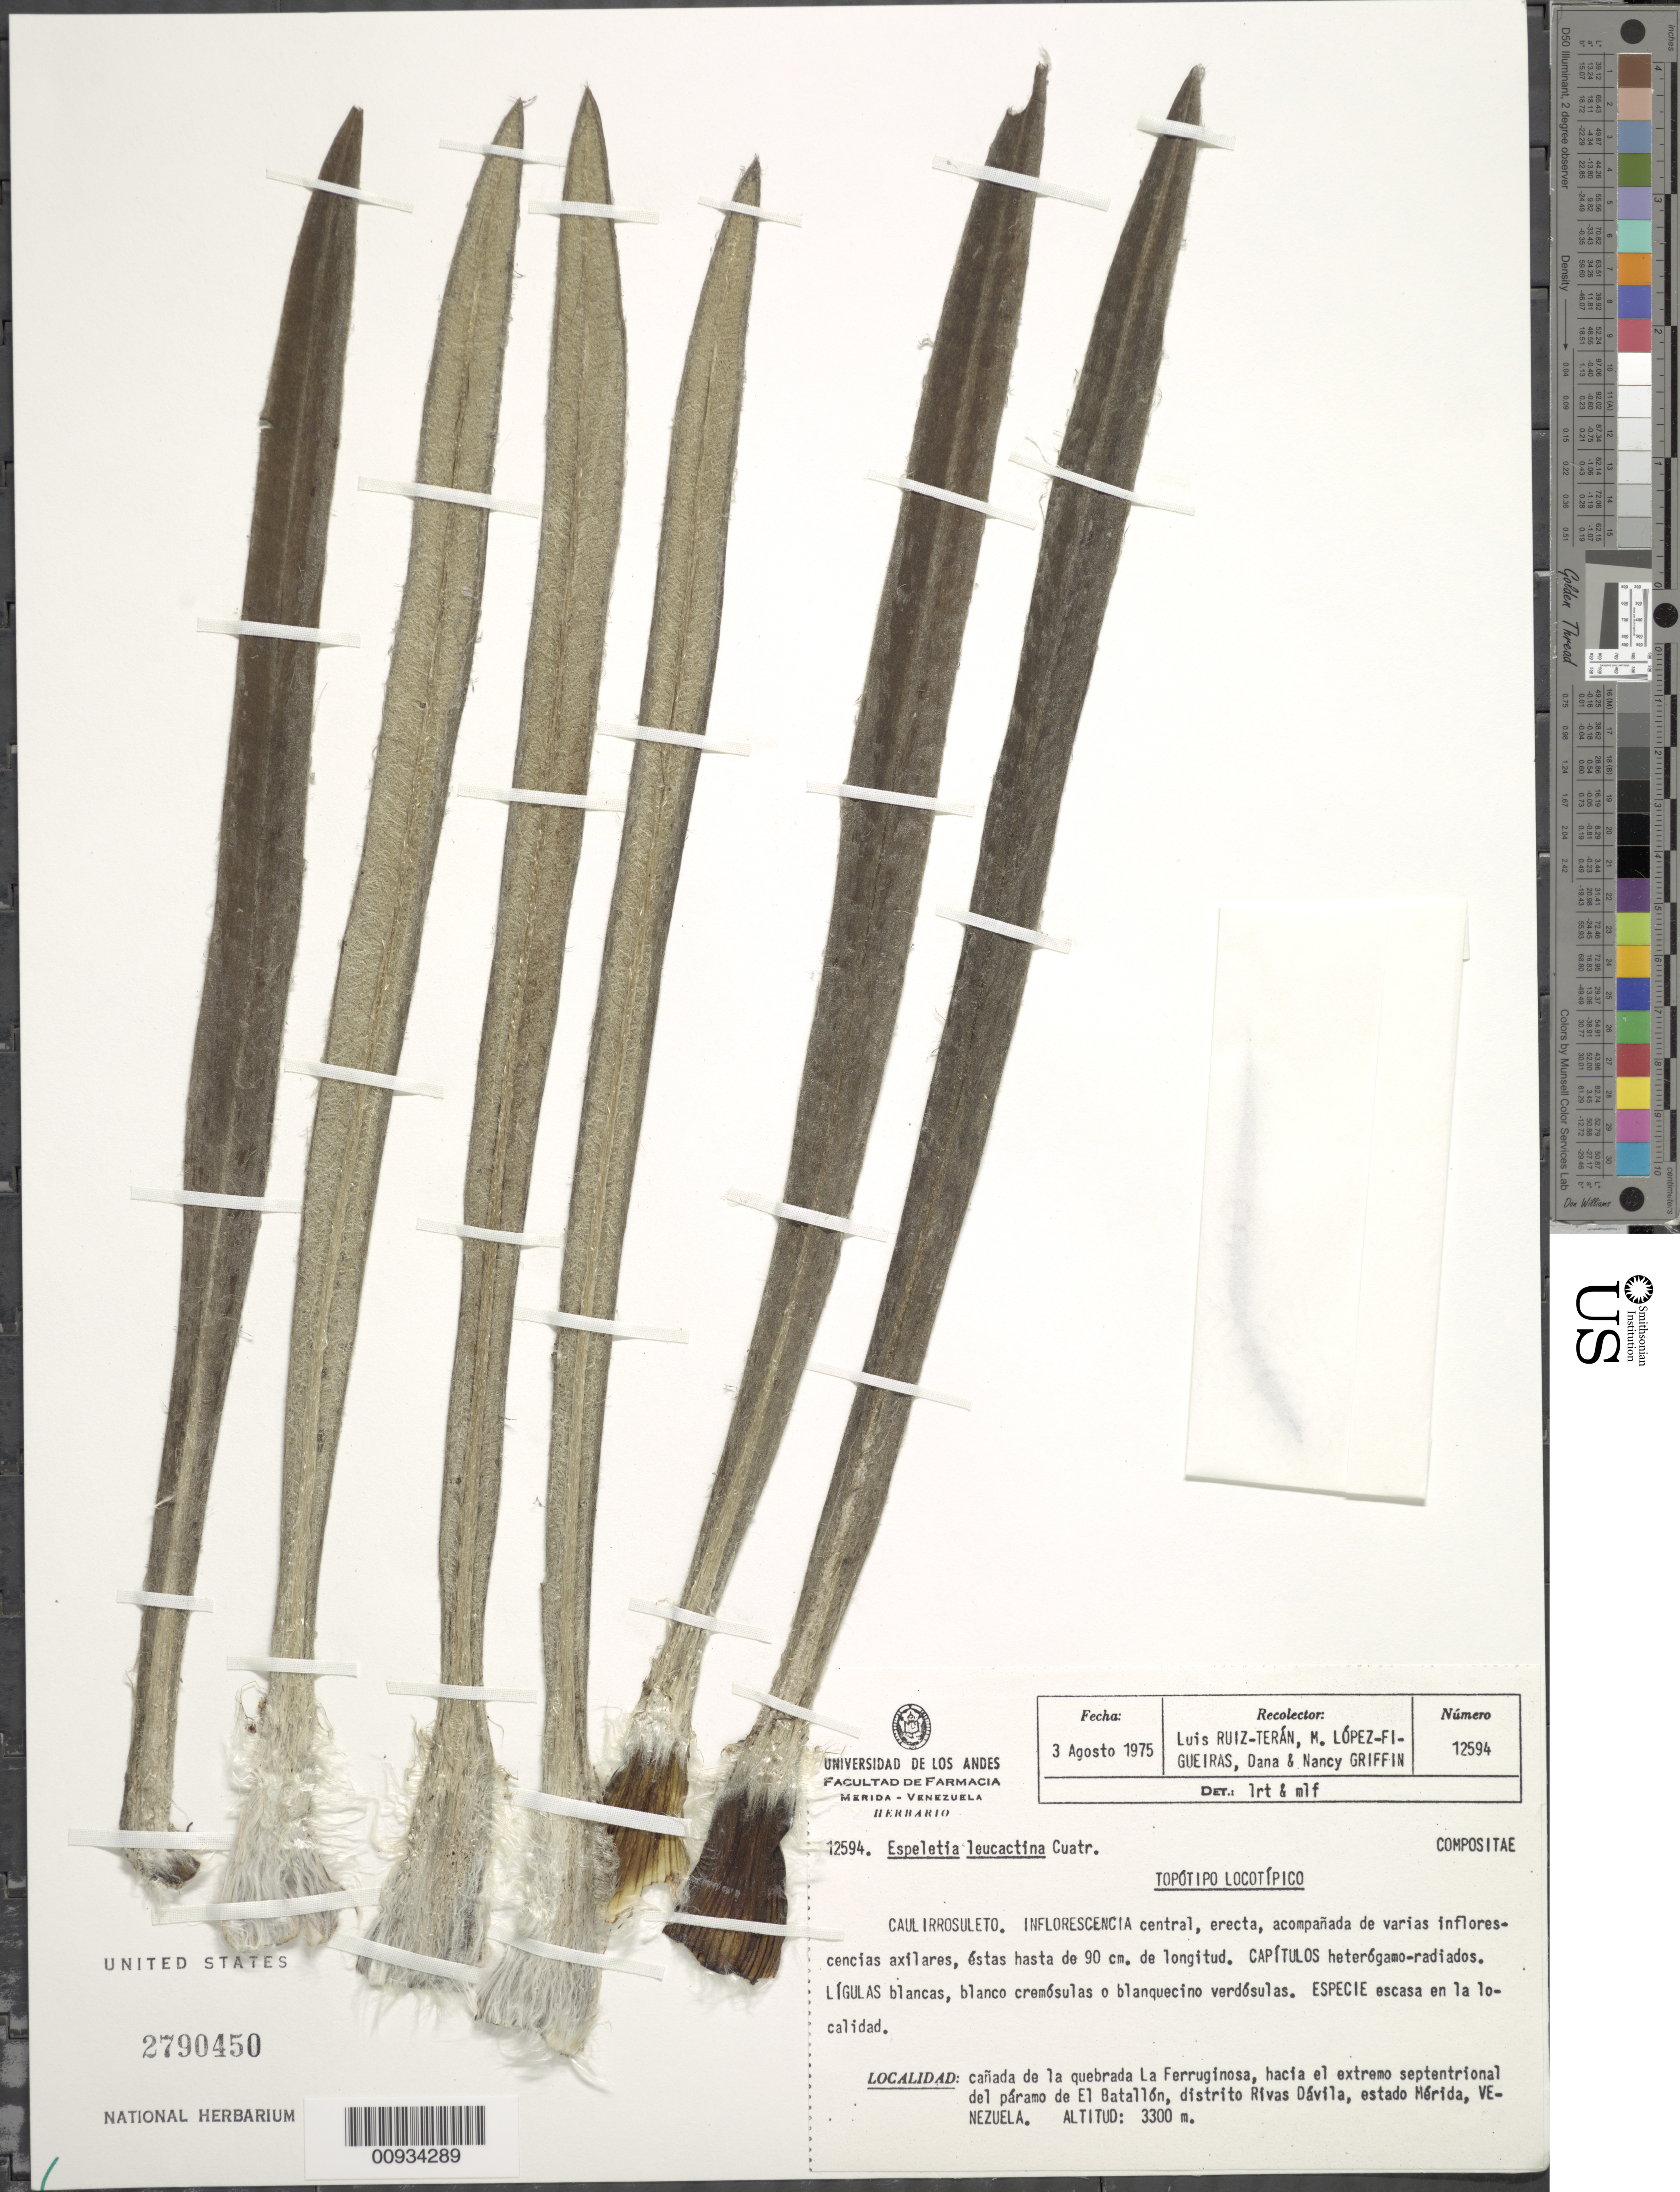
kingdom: Plantae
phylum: Tracheophyta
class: Magnoliopsida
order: Asterales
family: Asteraceae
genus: Ruilopezia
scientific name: Ruilopezia leucactina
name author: (Cuatrec.) Cuatrec.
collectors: L. Teran, M. López Figueiras, D. Griffin & N. Griffin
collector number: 12594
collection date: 1975-08-03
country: Venezuela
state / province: Mérida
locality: Canada de la quebrada La Ferruginosa, hacia el extremo septentrional del paramo de El Batallon, Distrito Rivas Davila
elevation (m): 3300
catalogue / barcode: US 2790450